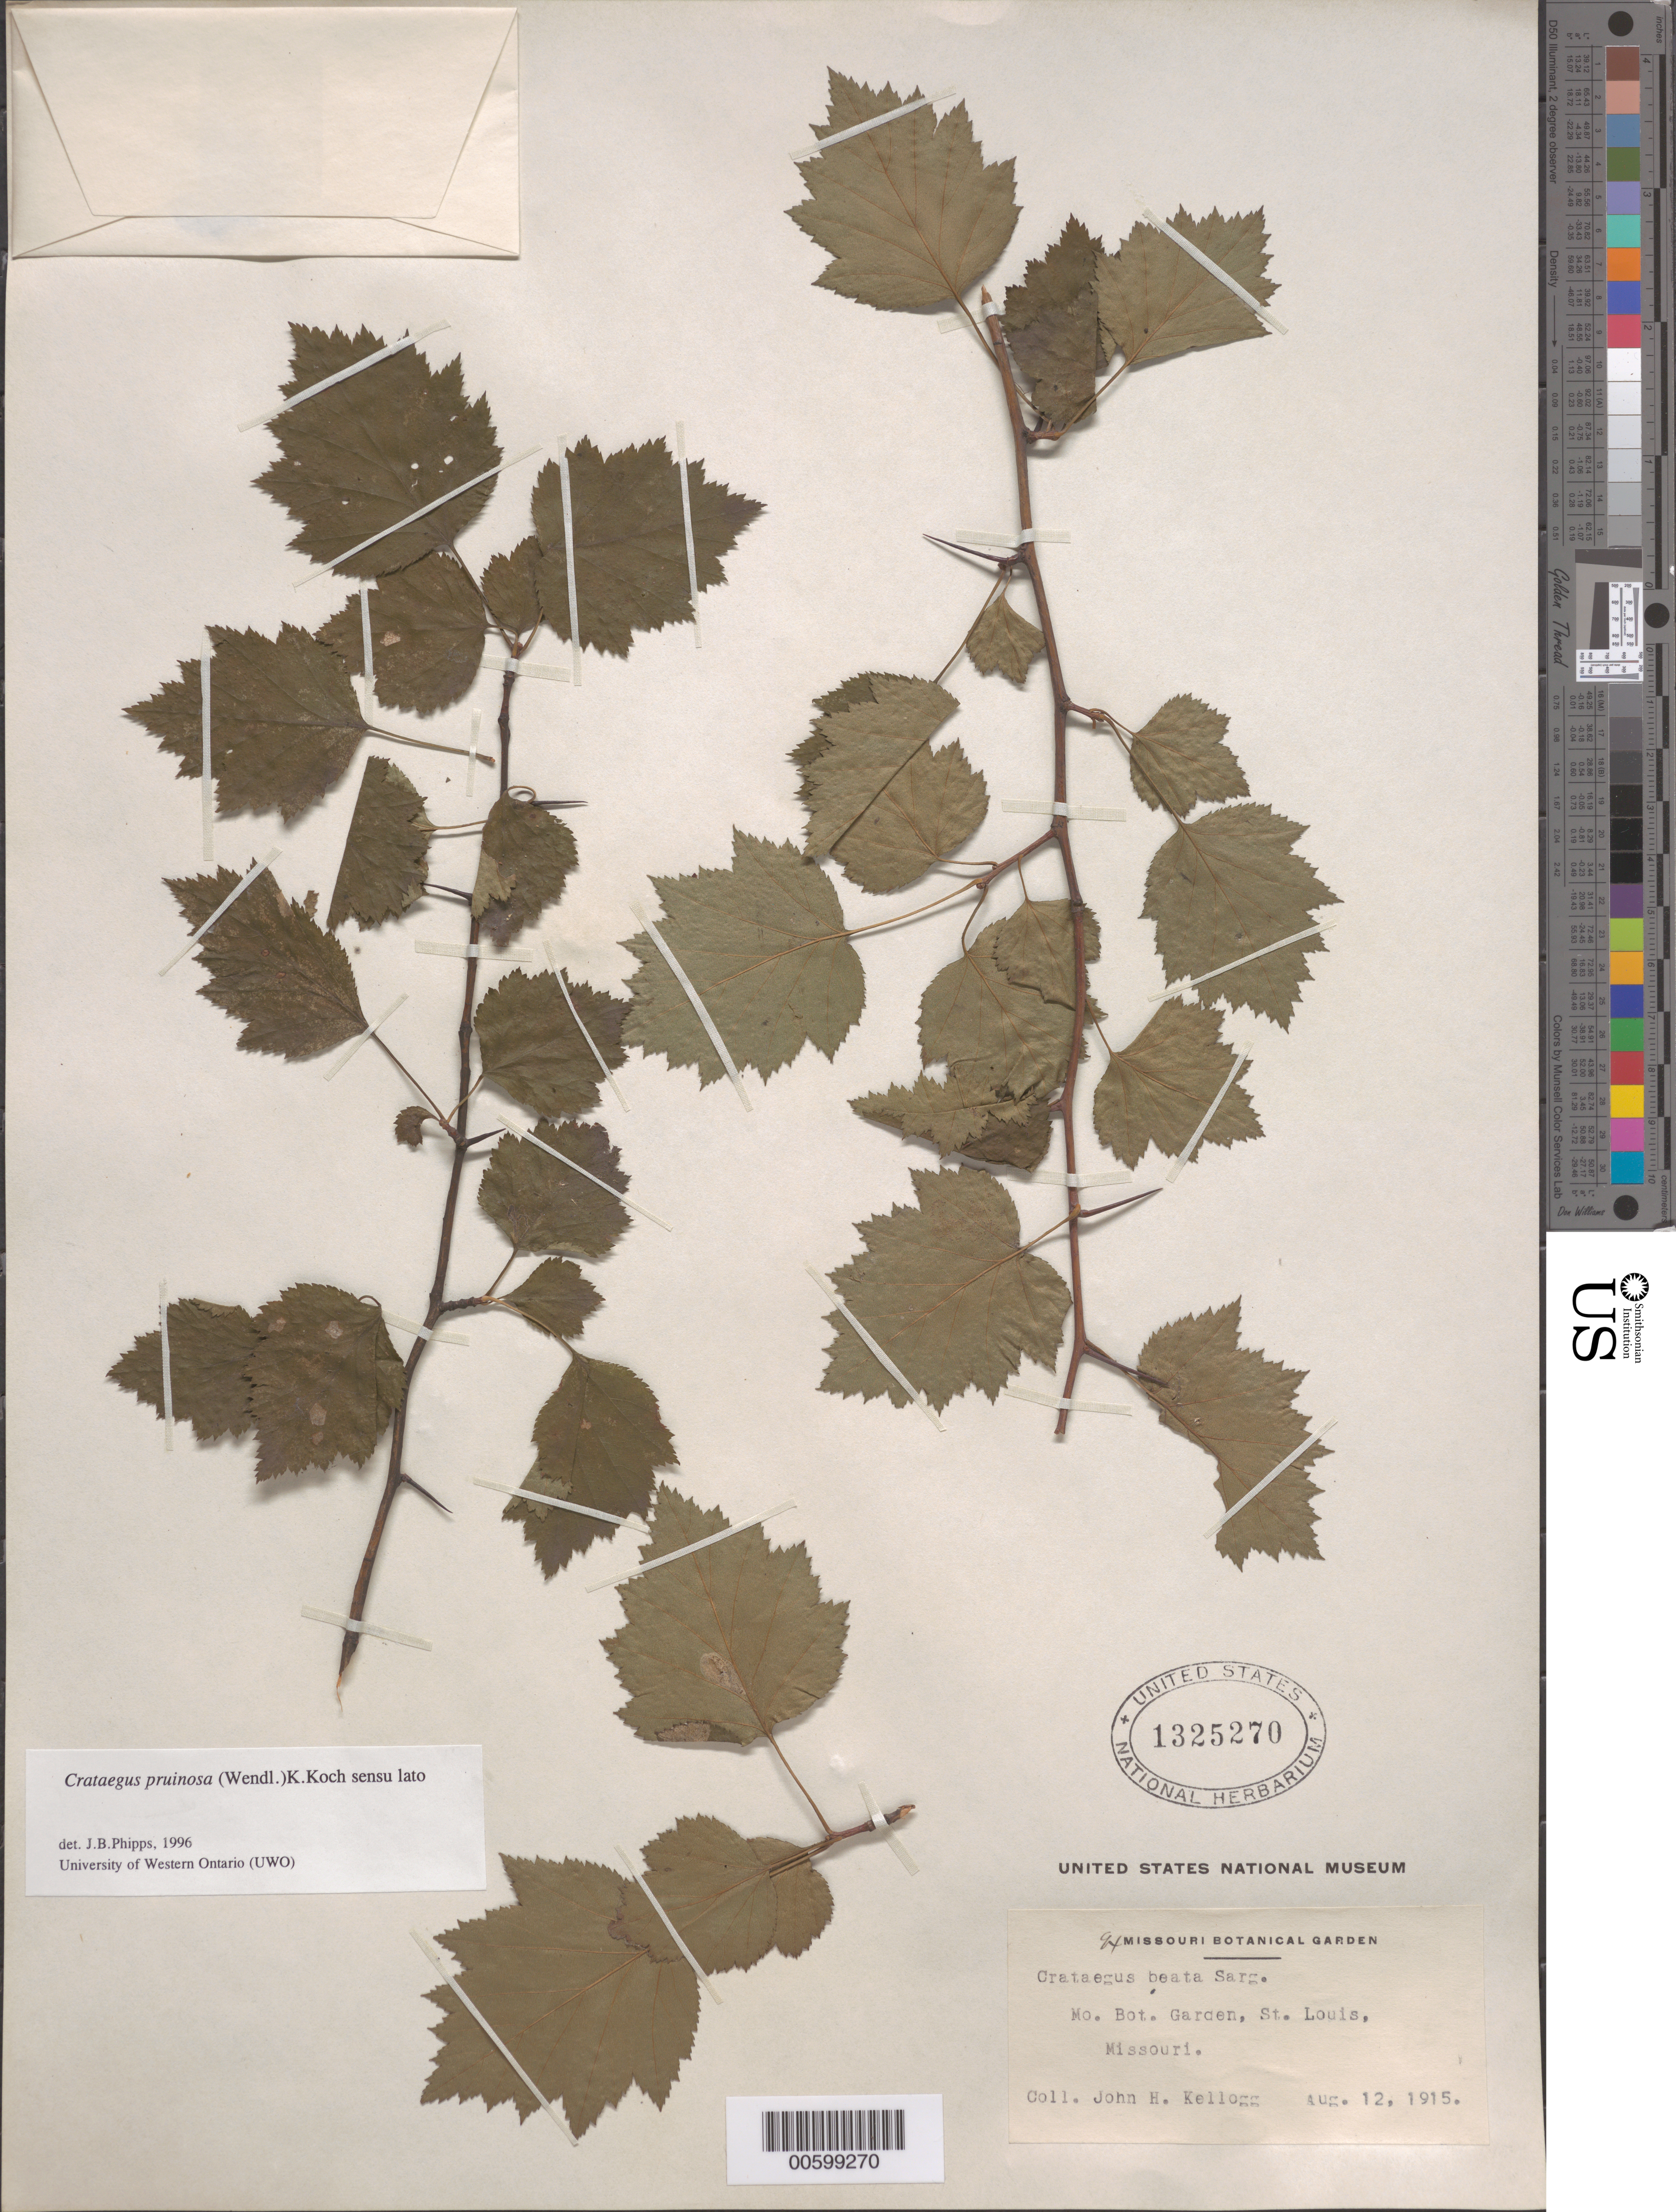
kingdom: Plantae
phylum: Tracheophyta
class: Magnoliopsida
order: Rosales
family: Rosaceae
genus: Crataegus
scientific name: Crataegus pruinosa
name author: (H.L. Wendl.) K. Koch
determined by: Phipps, James B., (UWO), University of Western Ontario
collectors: J. H. Kellogg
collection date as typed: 12 Aug 1915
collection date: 1915-08-12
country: United States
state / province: Missouri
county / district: Saint Louis City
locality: Mo. Bot. Gard.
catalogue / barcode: US 1325270